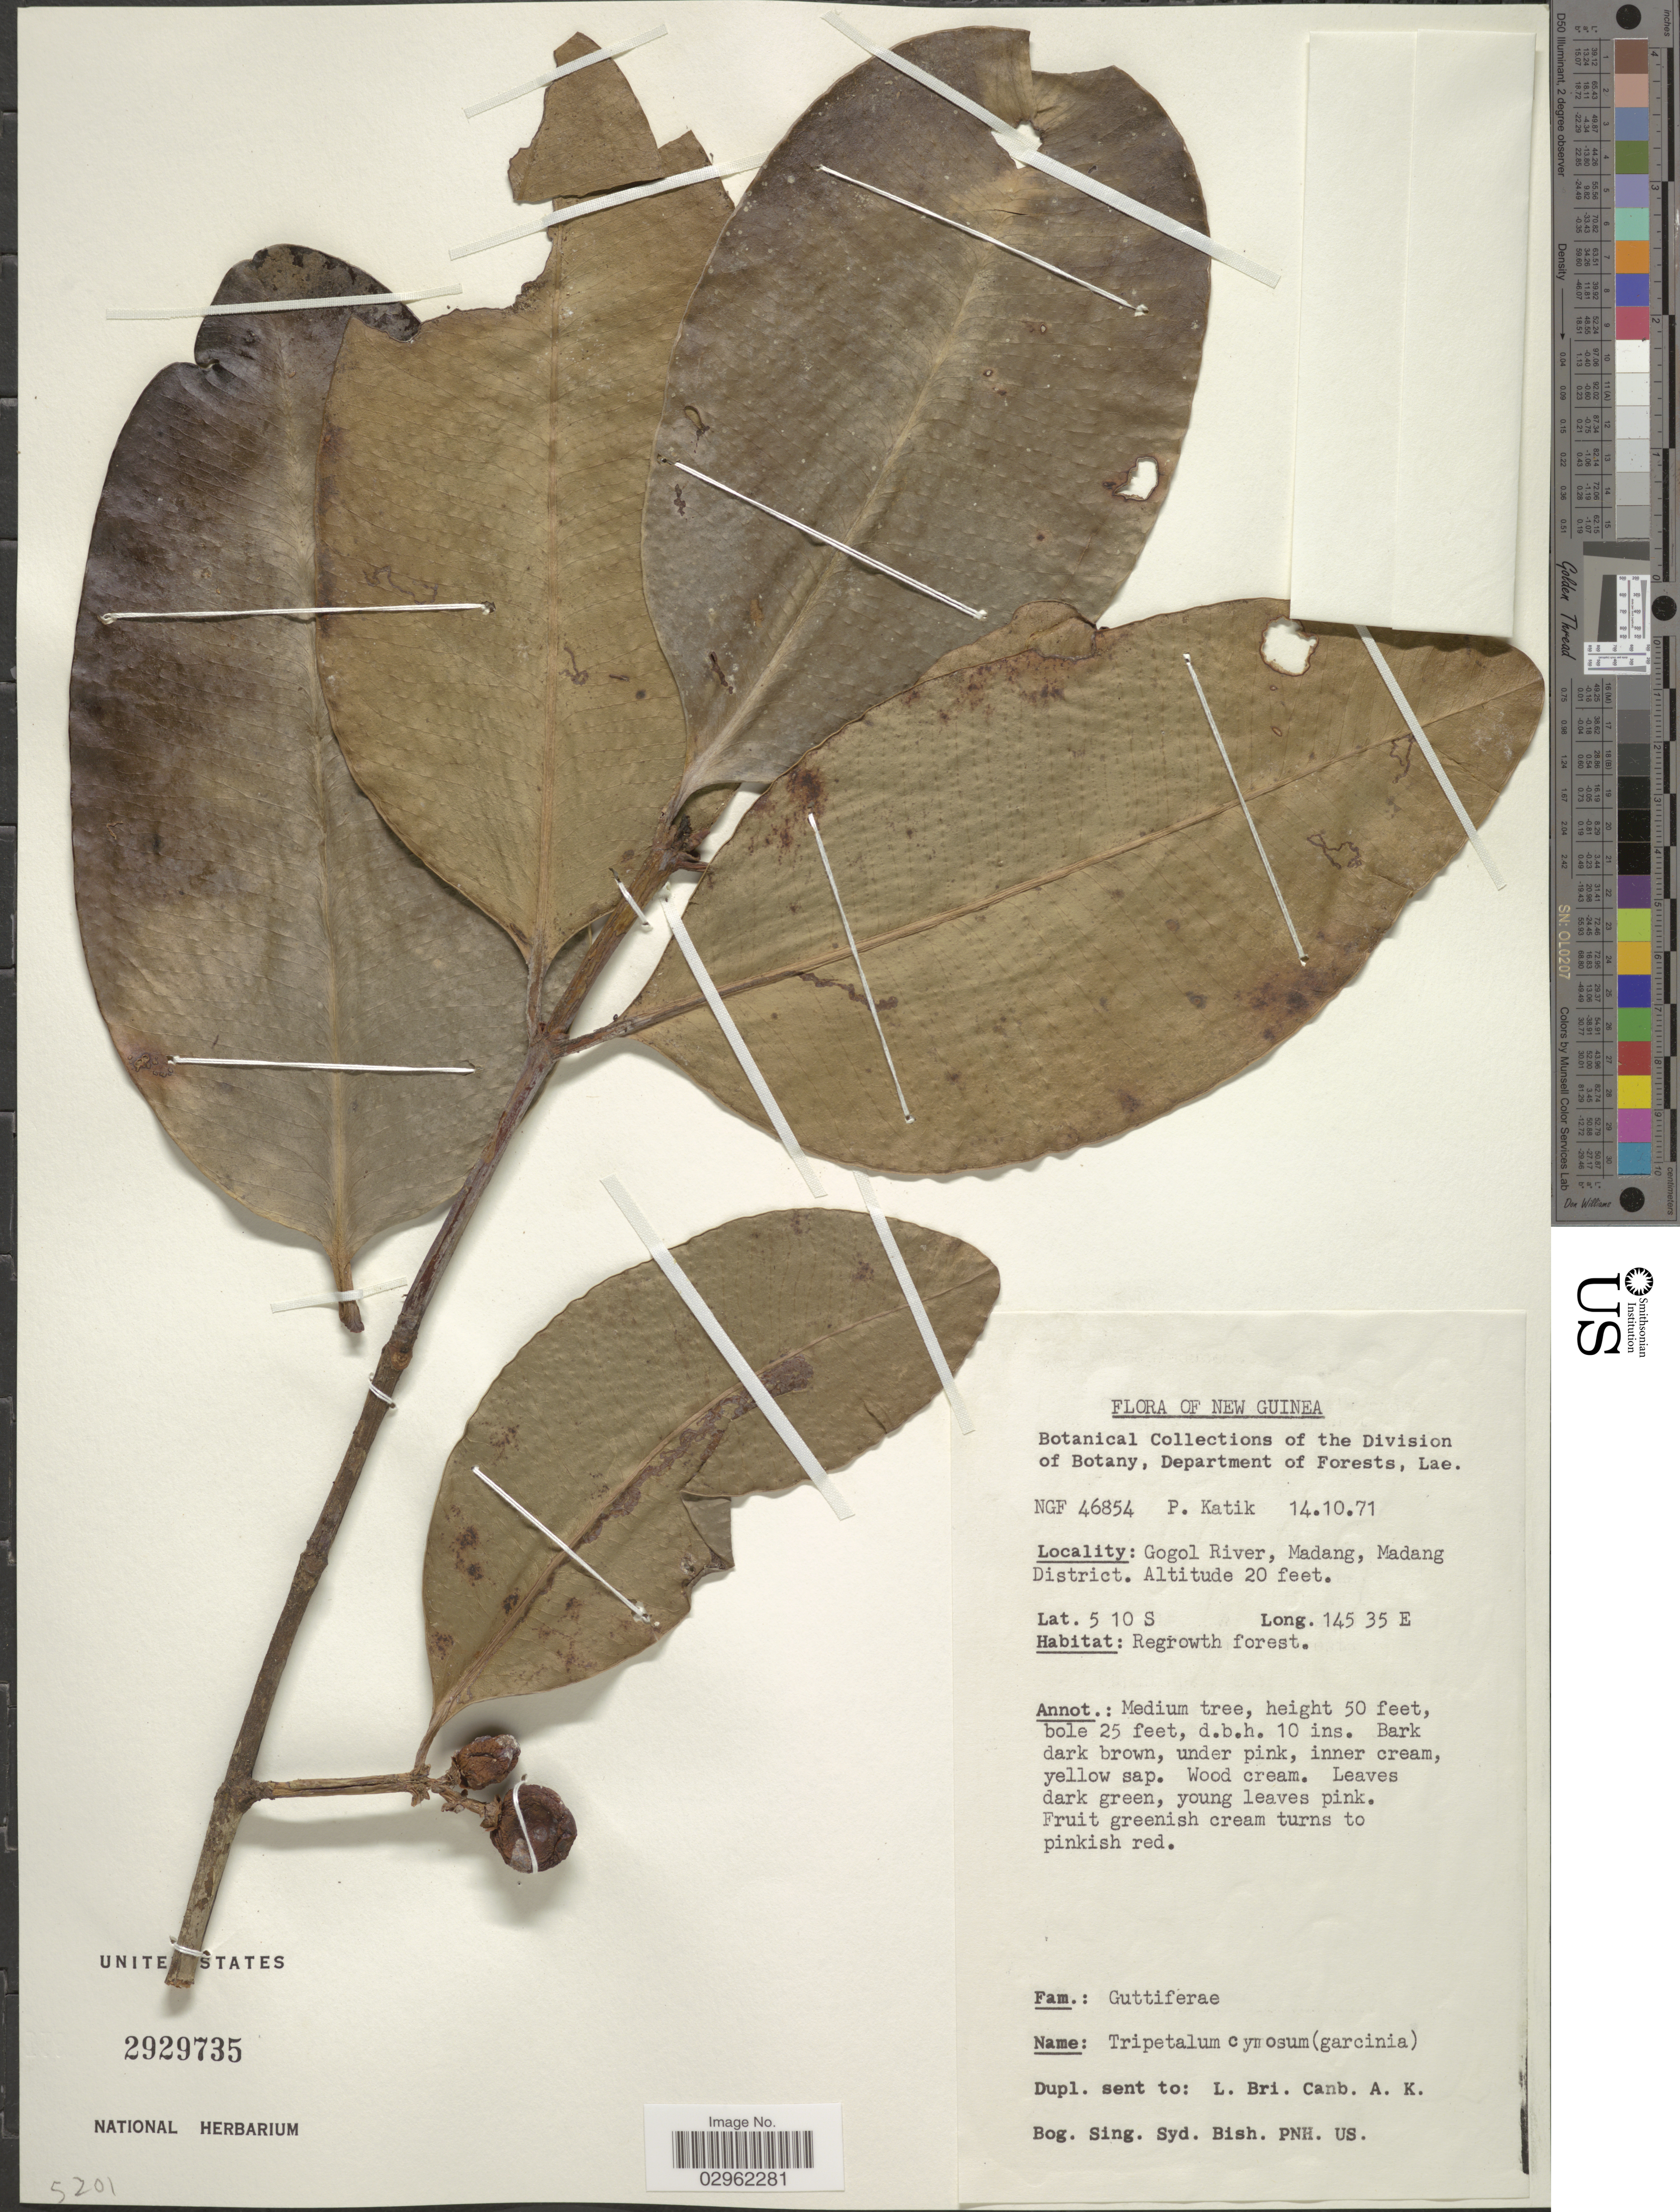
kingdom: Plantae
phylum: Tracheophyta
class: Magnoliopsida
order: Malpighiales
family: Clusiaceae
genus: Garcinia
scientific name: Garcinia cymosa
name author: (K. Schum.) I.M. Turner & P.F. Stevens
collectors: P. Katik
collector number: NGF 46854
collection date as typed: Transcribed d/m/y: 14/10/71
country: Papua New Guinea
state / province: Madang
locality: New Guinea. Gogol River, Madang, Madang District.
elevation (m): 6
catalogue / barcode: US 2929735